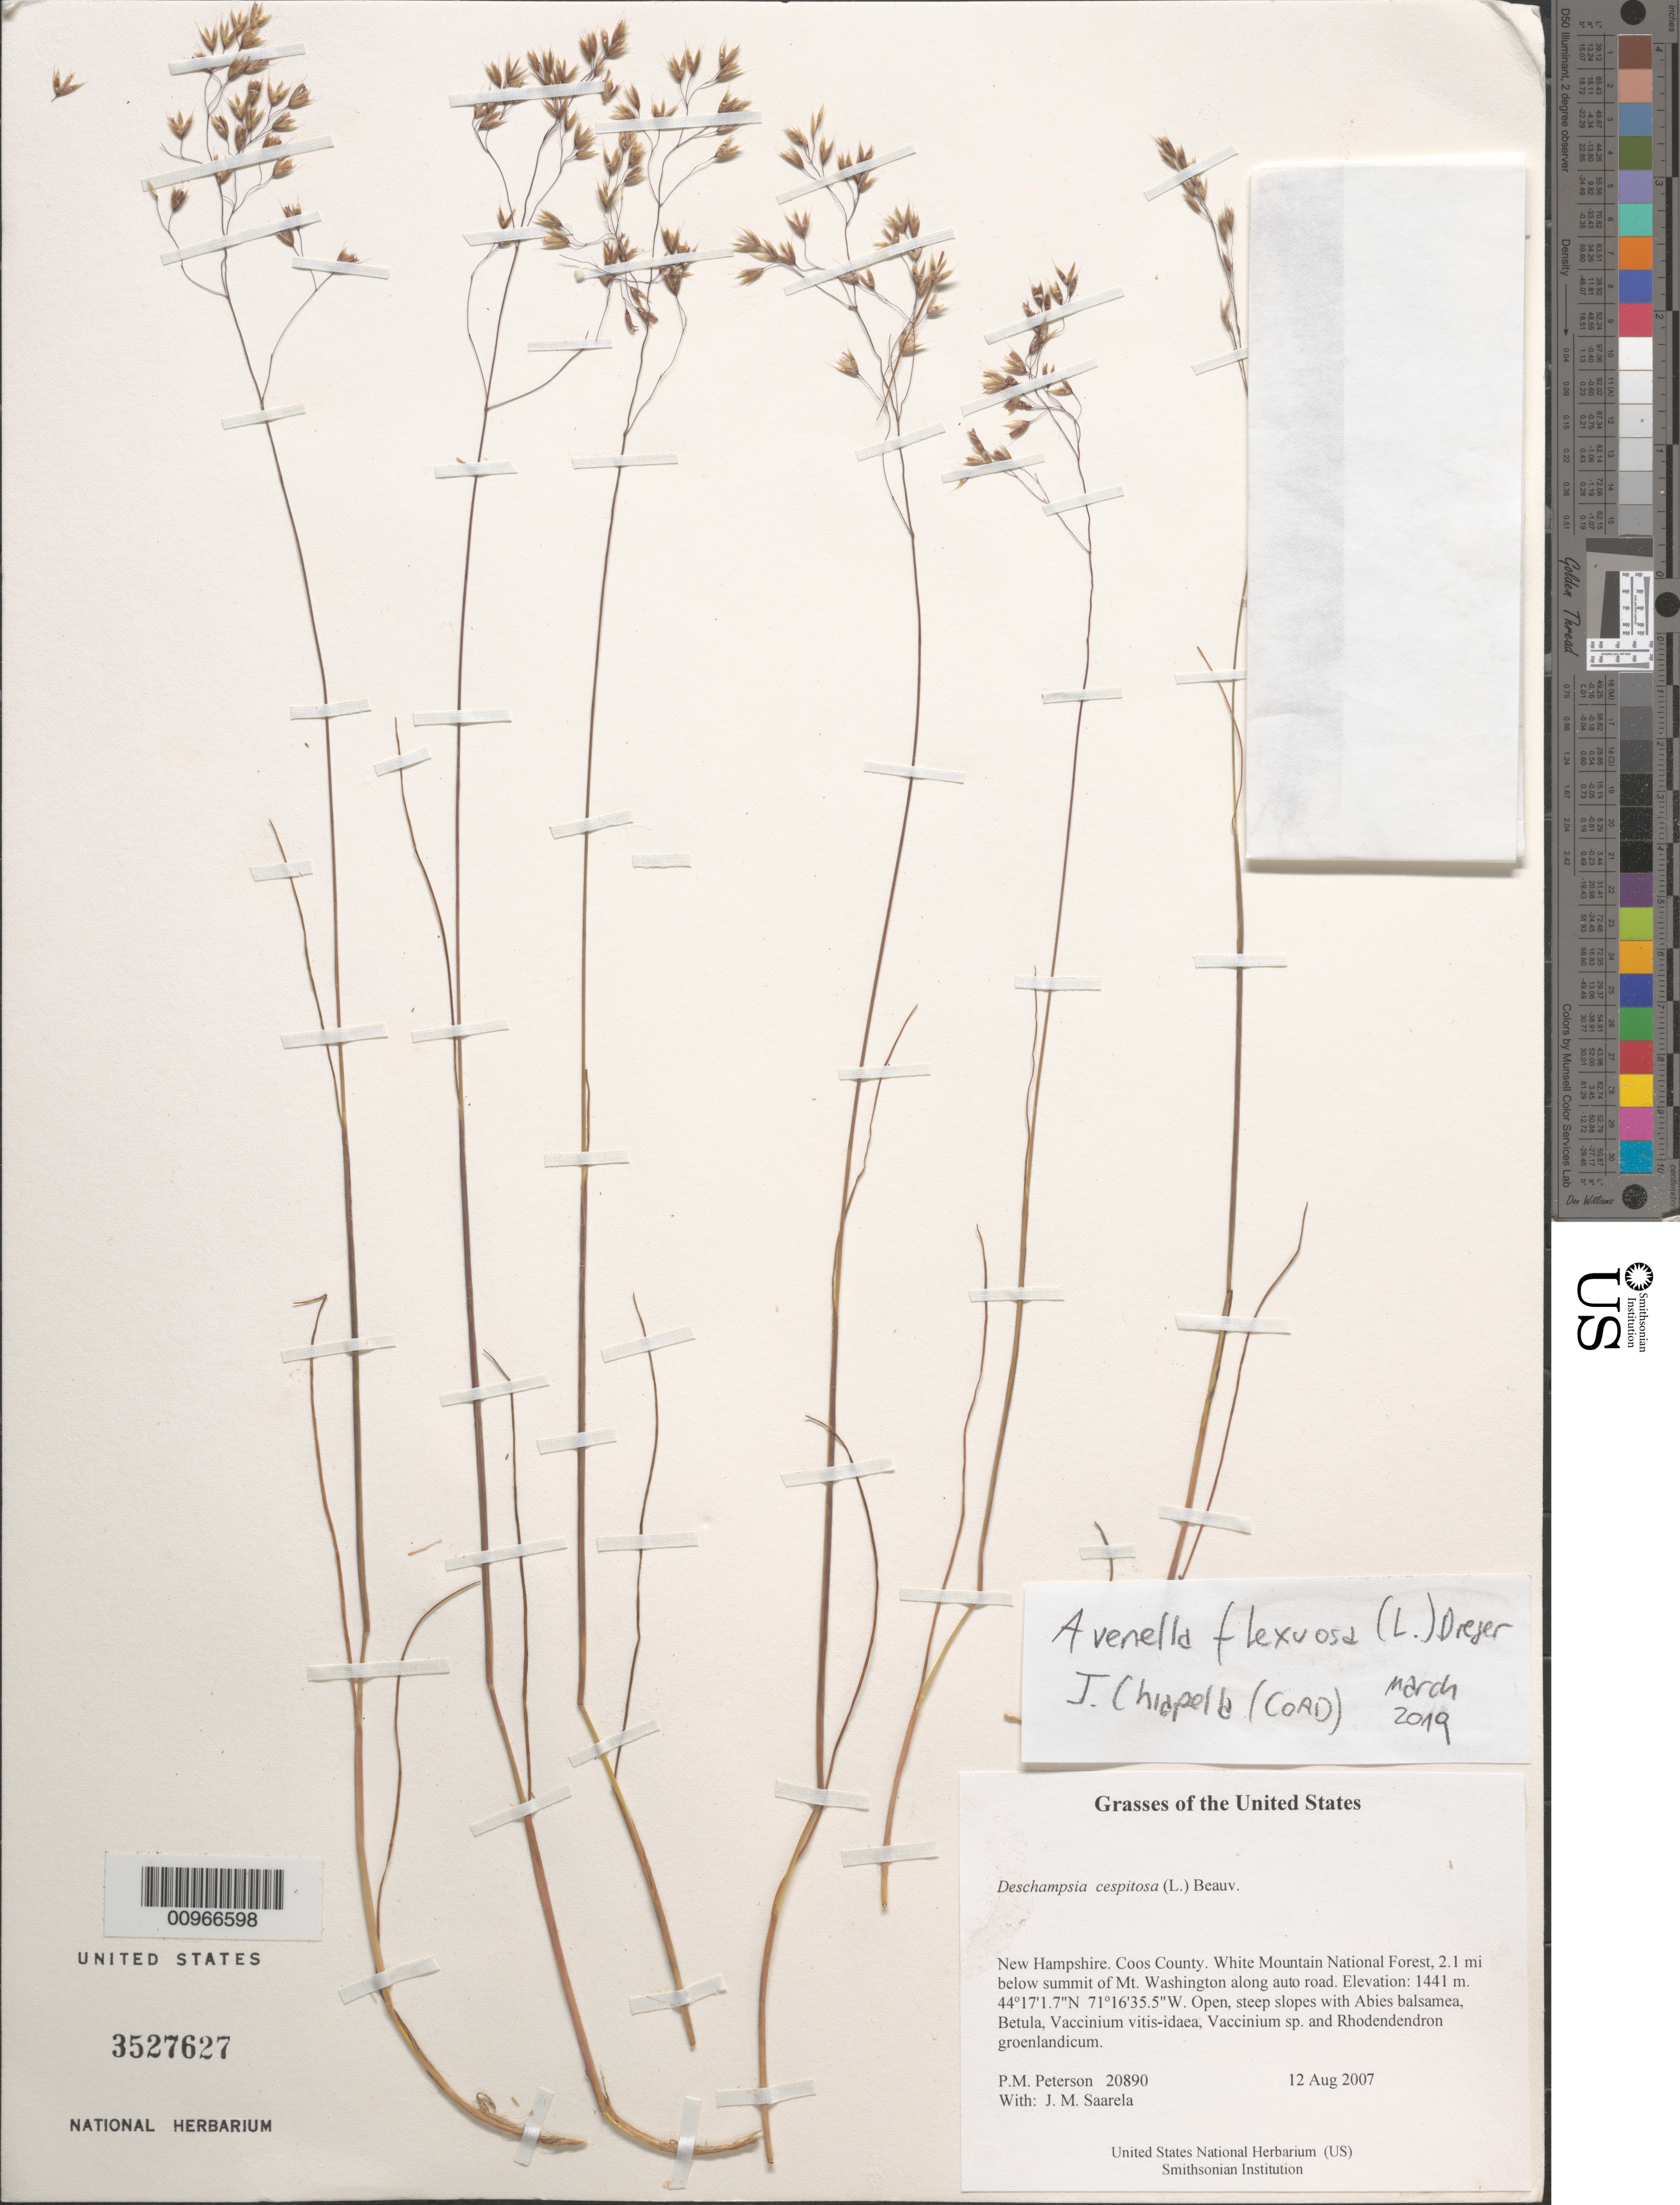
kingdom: Plantae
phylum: Tracheophyta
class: Liliopsida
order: Poales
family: Poaceae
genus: Avenella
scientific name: Avenella flexuosa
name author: (L.) Drejer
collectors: P. M. Peterson & J. Saarela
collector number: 20890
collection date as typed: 12 Aug 2007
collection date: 2007-08-12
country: United States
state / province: New Hampshire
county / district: Coos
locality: White Mountain National Forest, 2.1 mi below summit of Mt. Washington along auto road.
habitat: Open, steep slopes with Abies balsamea, Betula, Vaccinium vitis-idaea, Vaccinium sp. and Rhodendendron groenlandicum.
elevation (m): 1441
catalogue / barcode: US 3527627